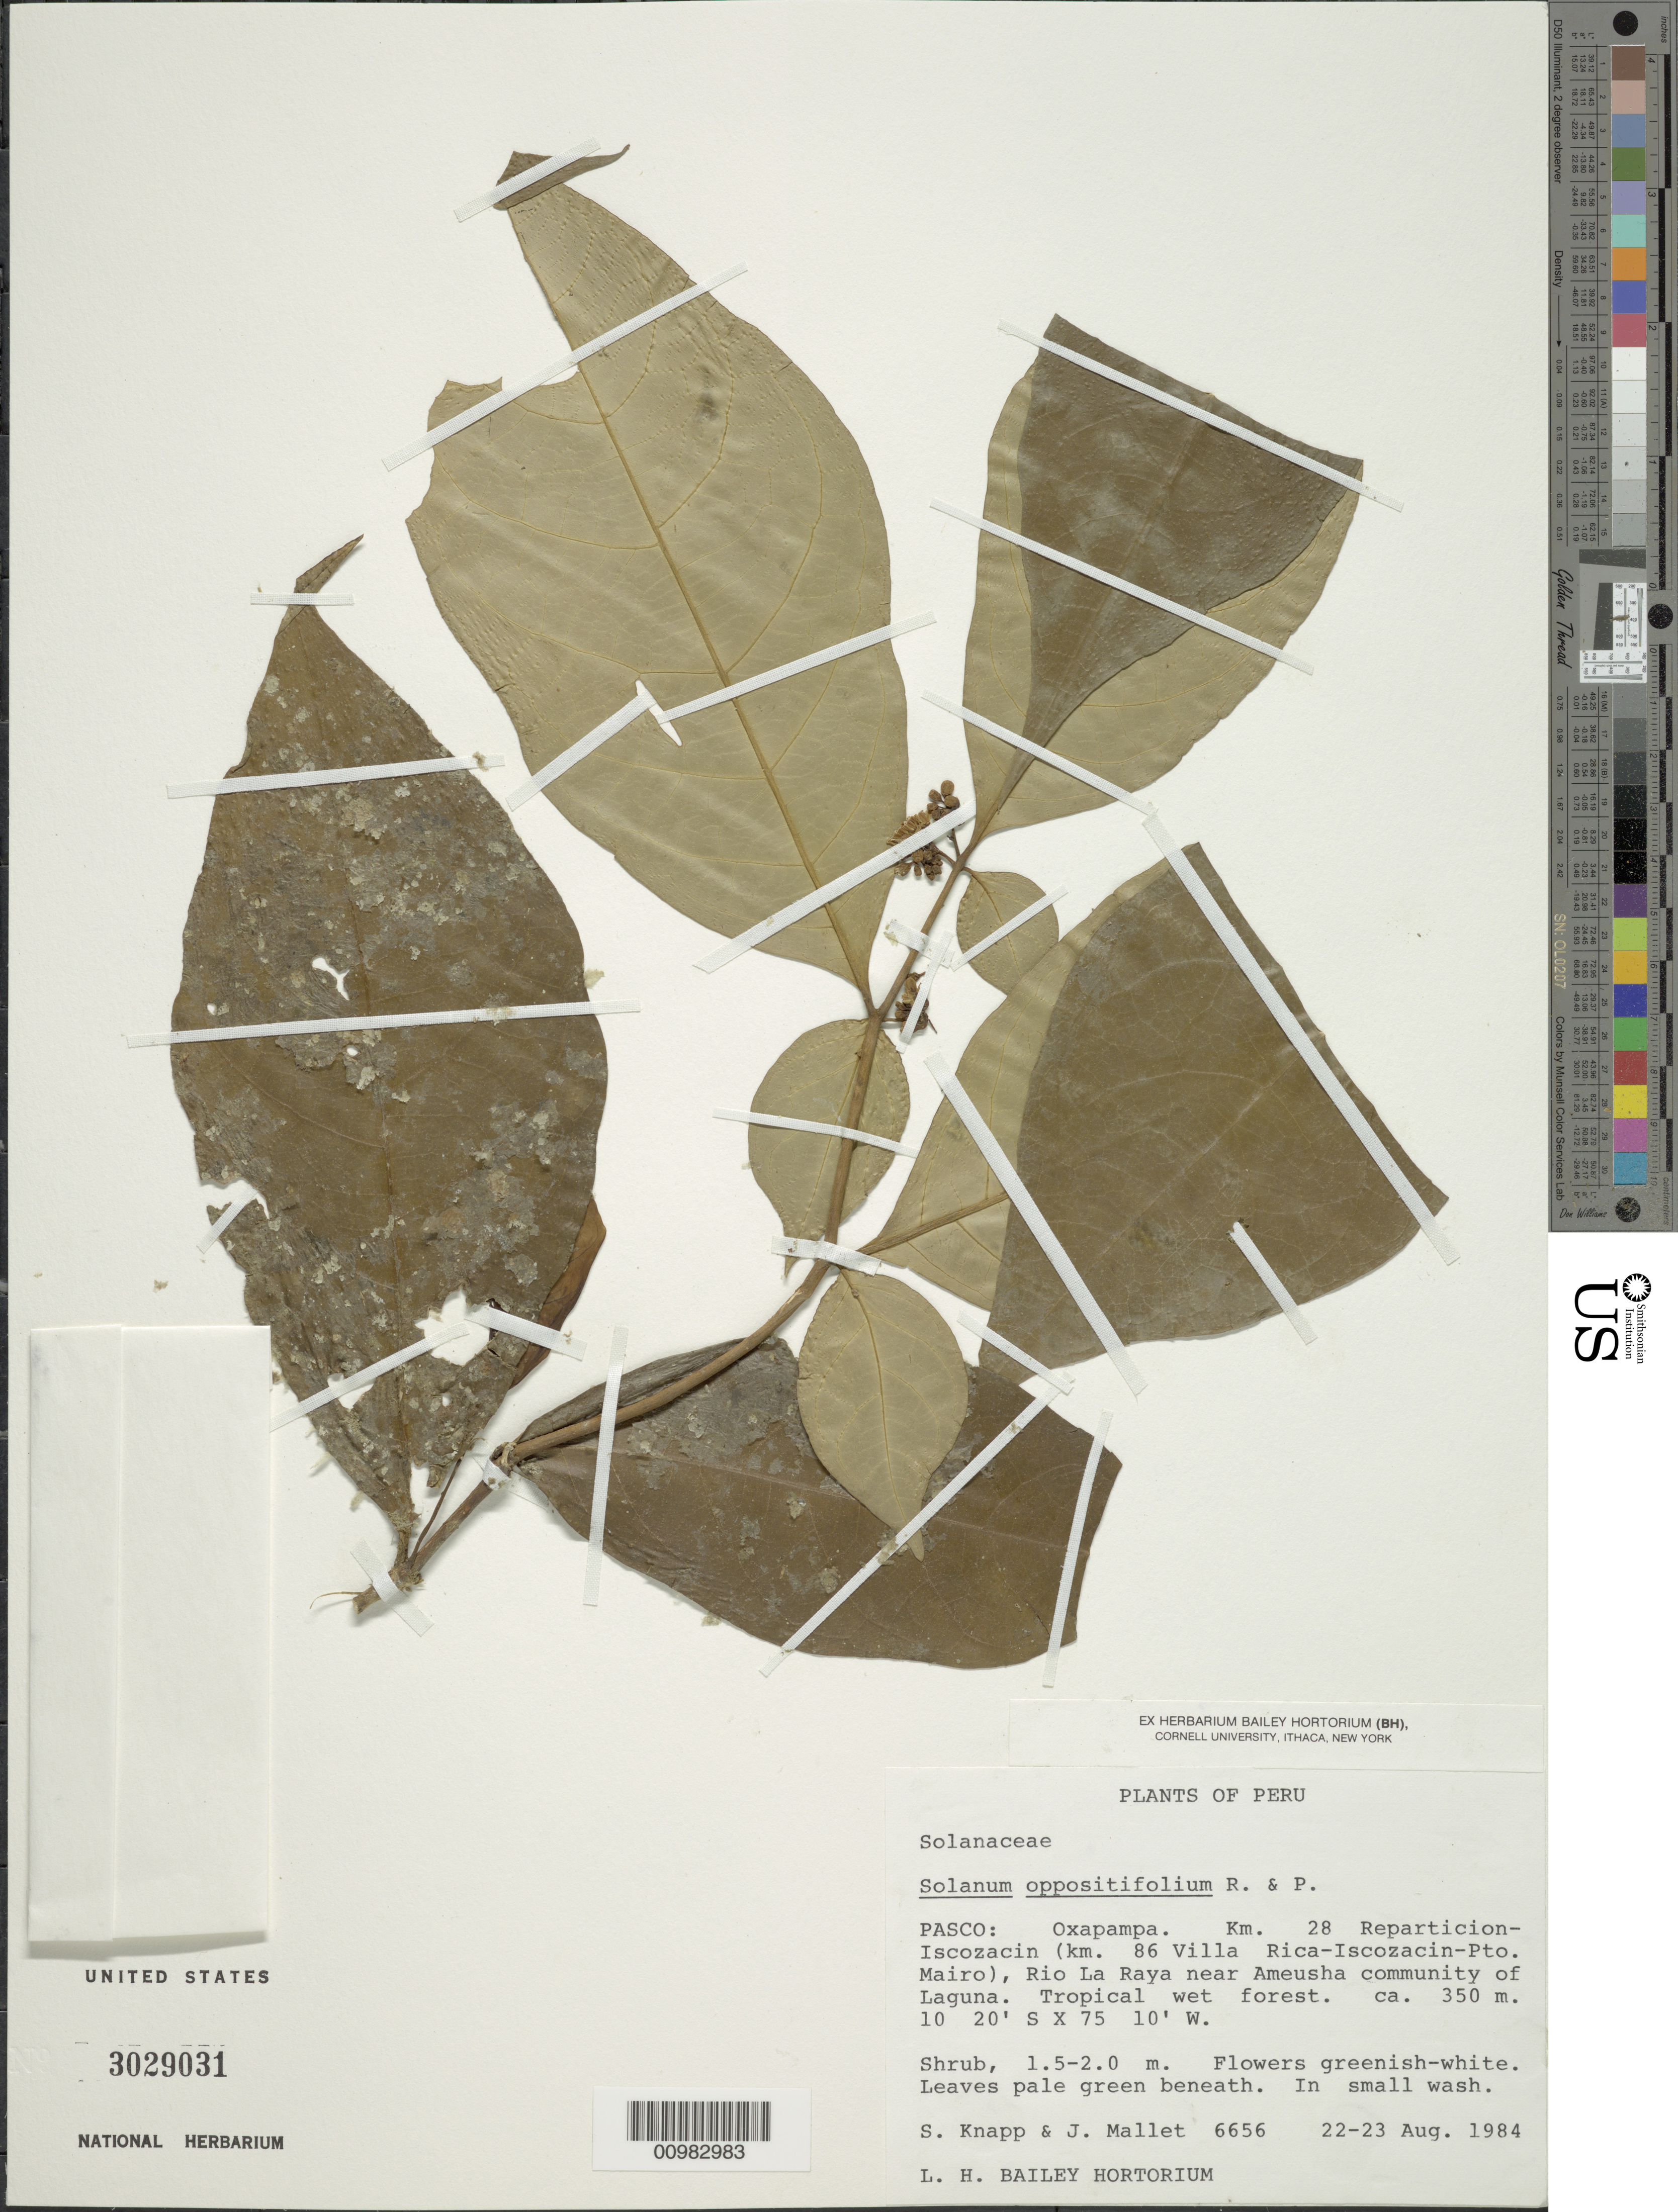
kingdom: Plantae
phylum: Tracheophyta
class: Magnoliopsida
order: Solanales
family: Solanaceae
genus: Solanum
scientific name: Solanum oppositifolium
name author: Ruiz & Pav.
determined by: Knapp, S. D.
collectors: S. Knapp & J. Mallet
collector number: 6656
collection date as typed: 22 Aug 1984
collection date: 1984-08-22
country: Peru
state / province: Pasco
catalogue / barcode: US 3029031